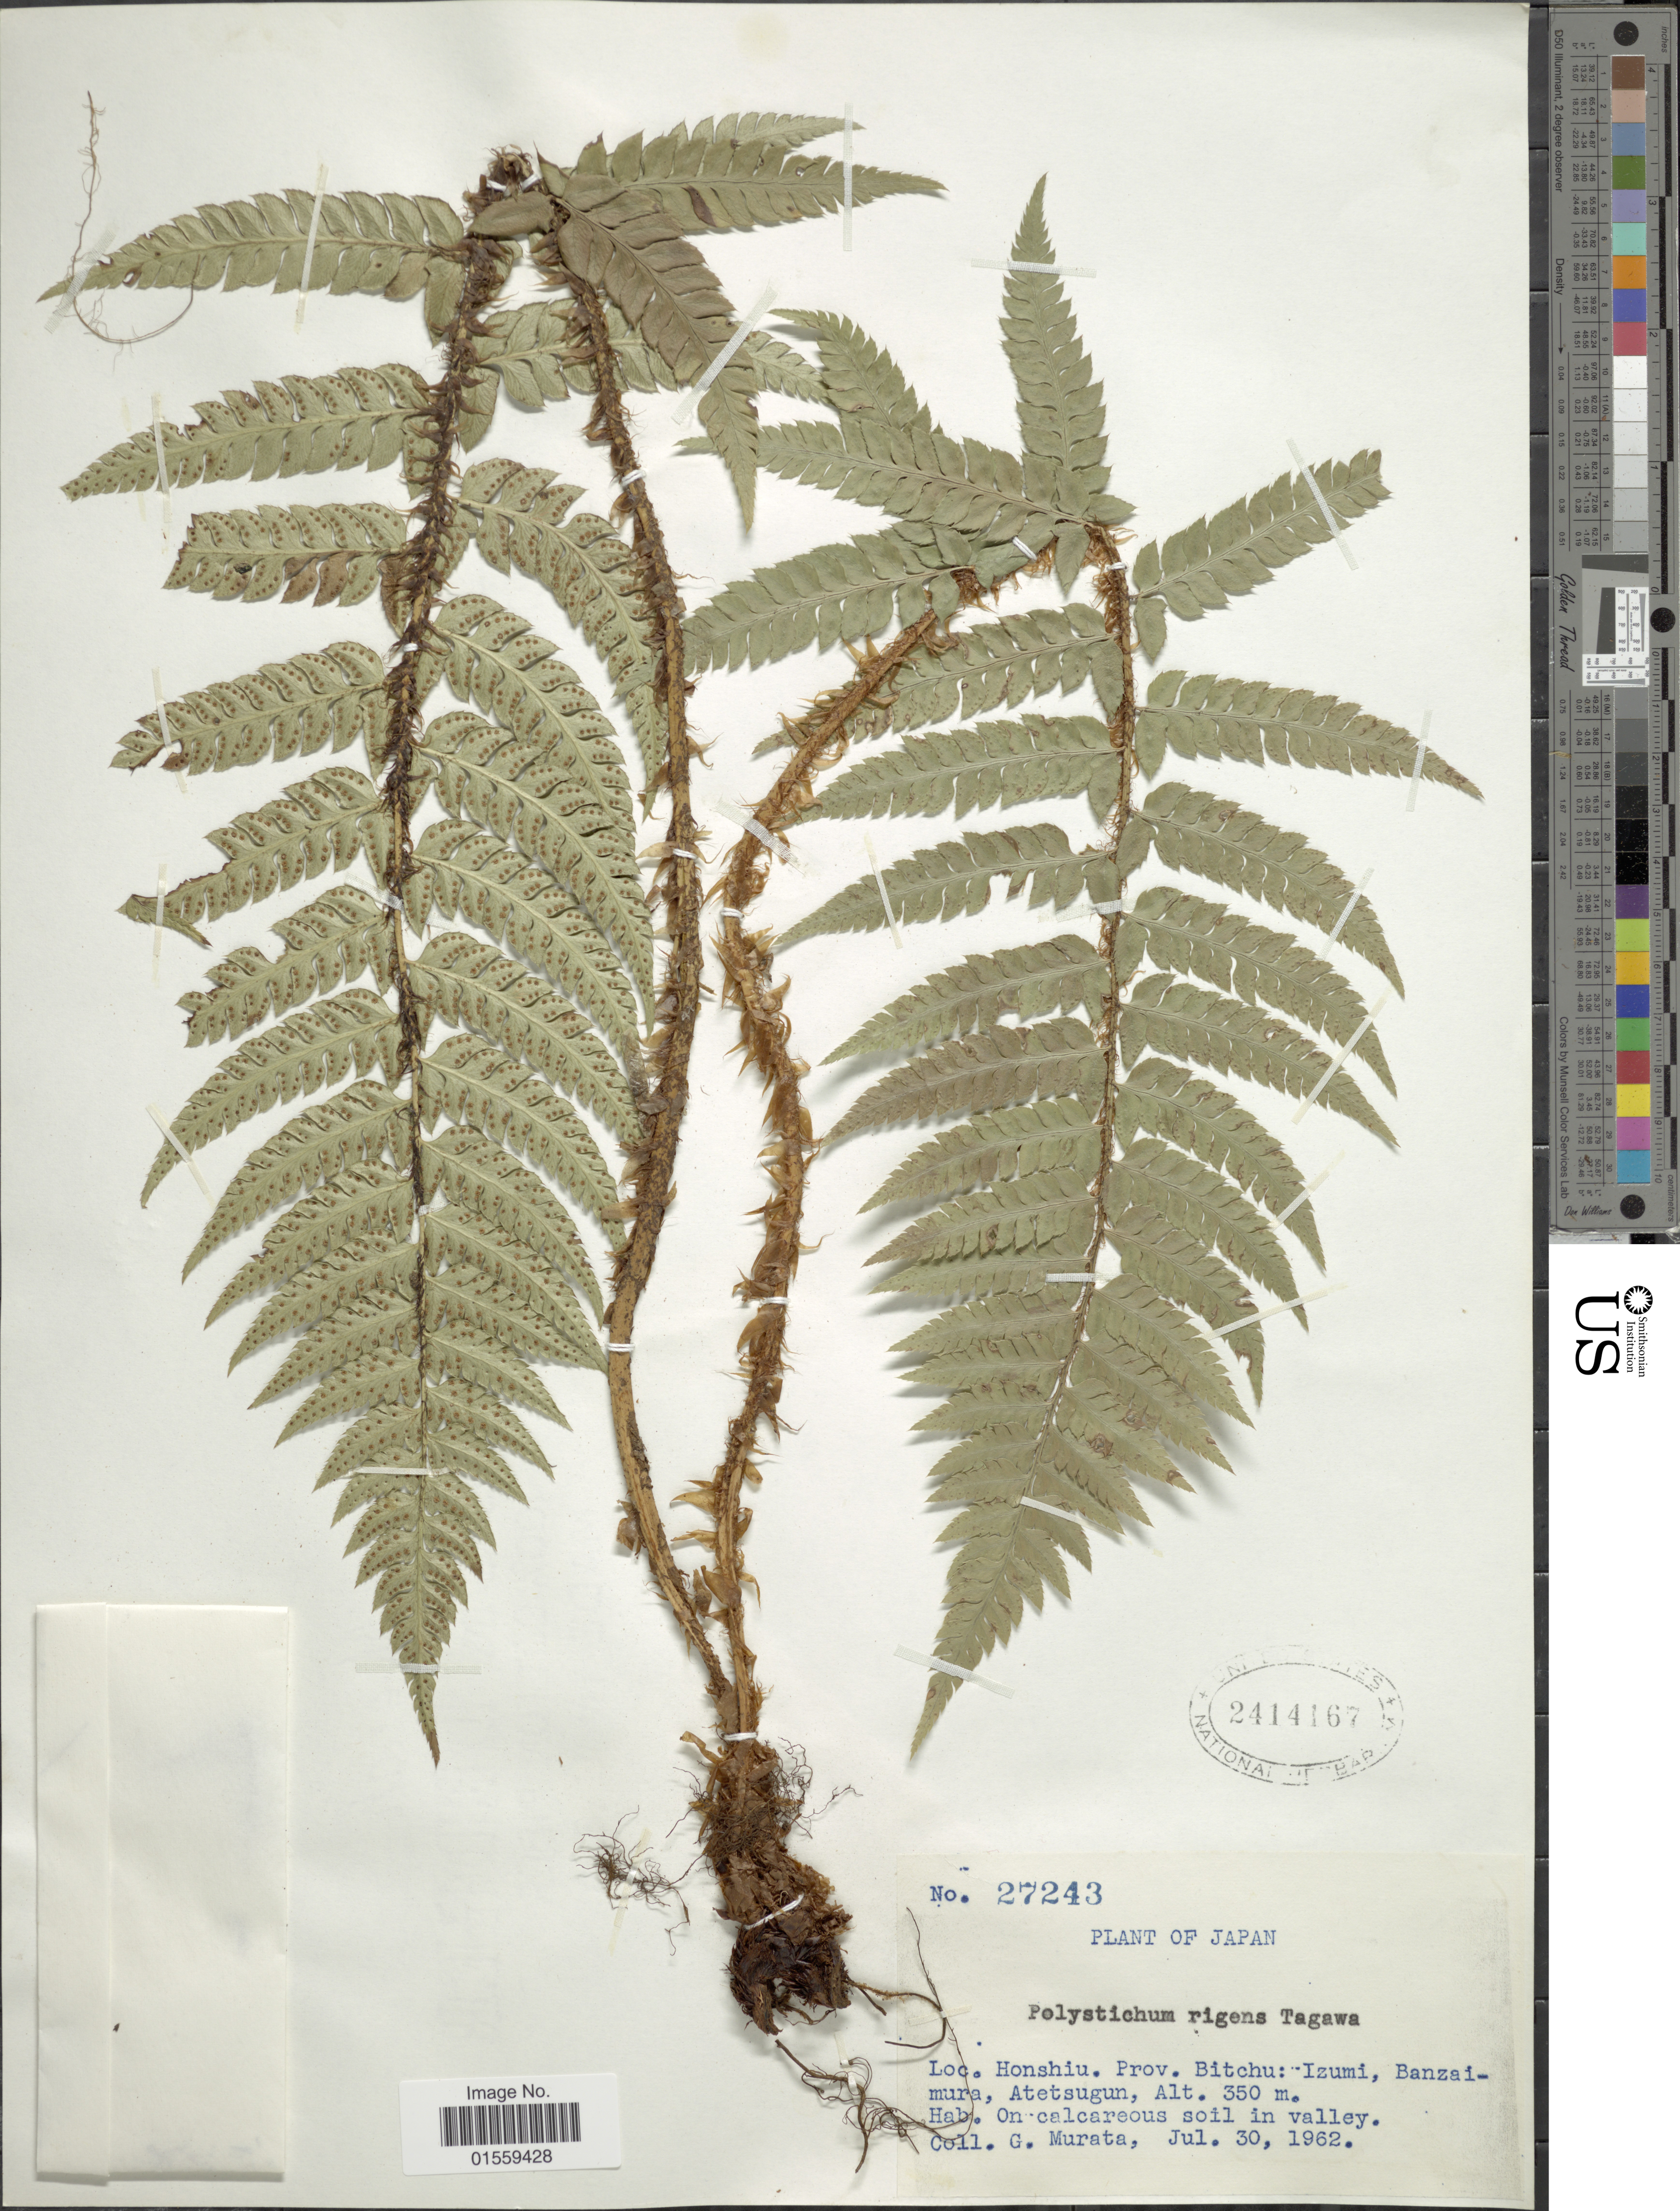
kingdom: Plantae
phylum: Tracheophyta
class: Polypodiopsida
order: Polypodiales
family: Dryopteridaceae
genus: Polystichum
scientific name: Polystichum rigens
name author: Tagawa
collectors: G. Murata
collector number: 27243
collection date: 1962-07-30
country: Japan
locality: Honshiu. Prov. Bitchu: Izumi, banzai-mura, Atetsugun.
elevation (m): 350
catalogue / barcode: US 2414167